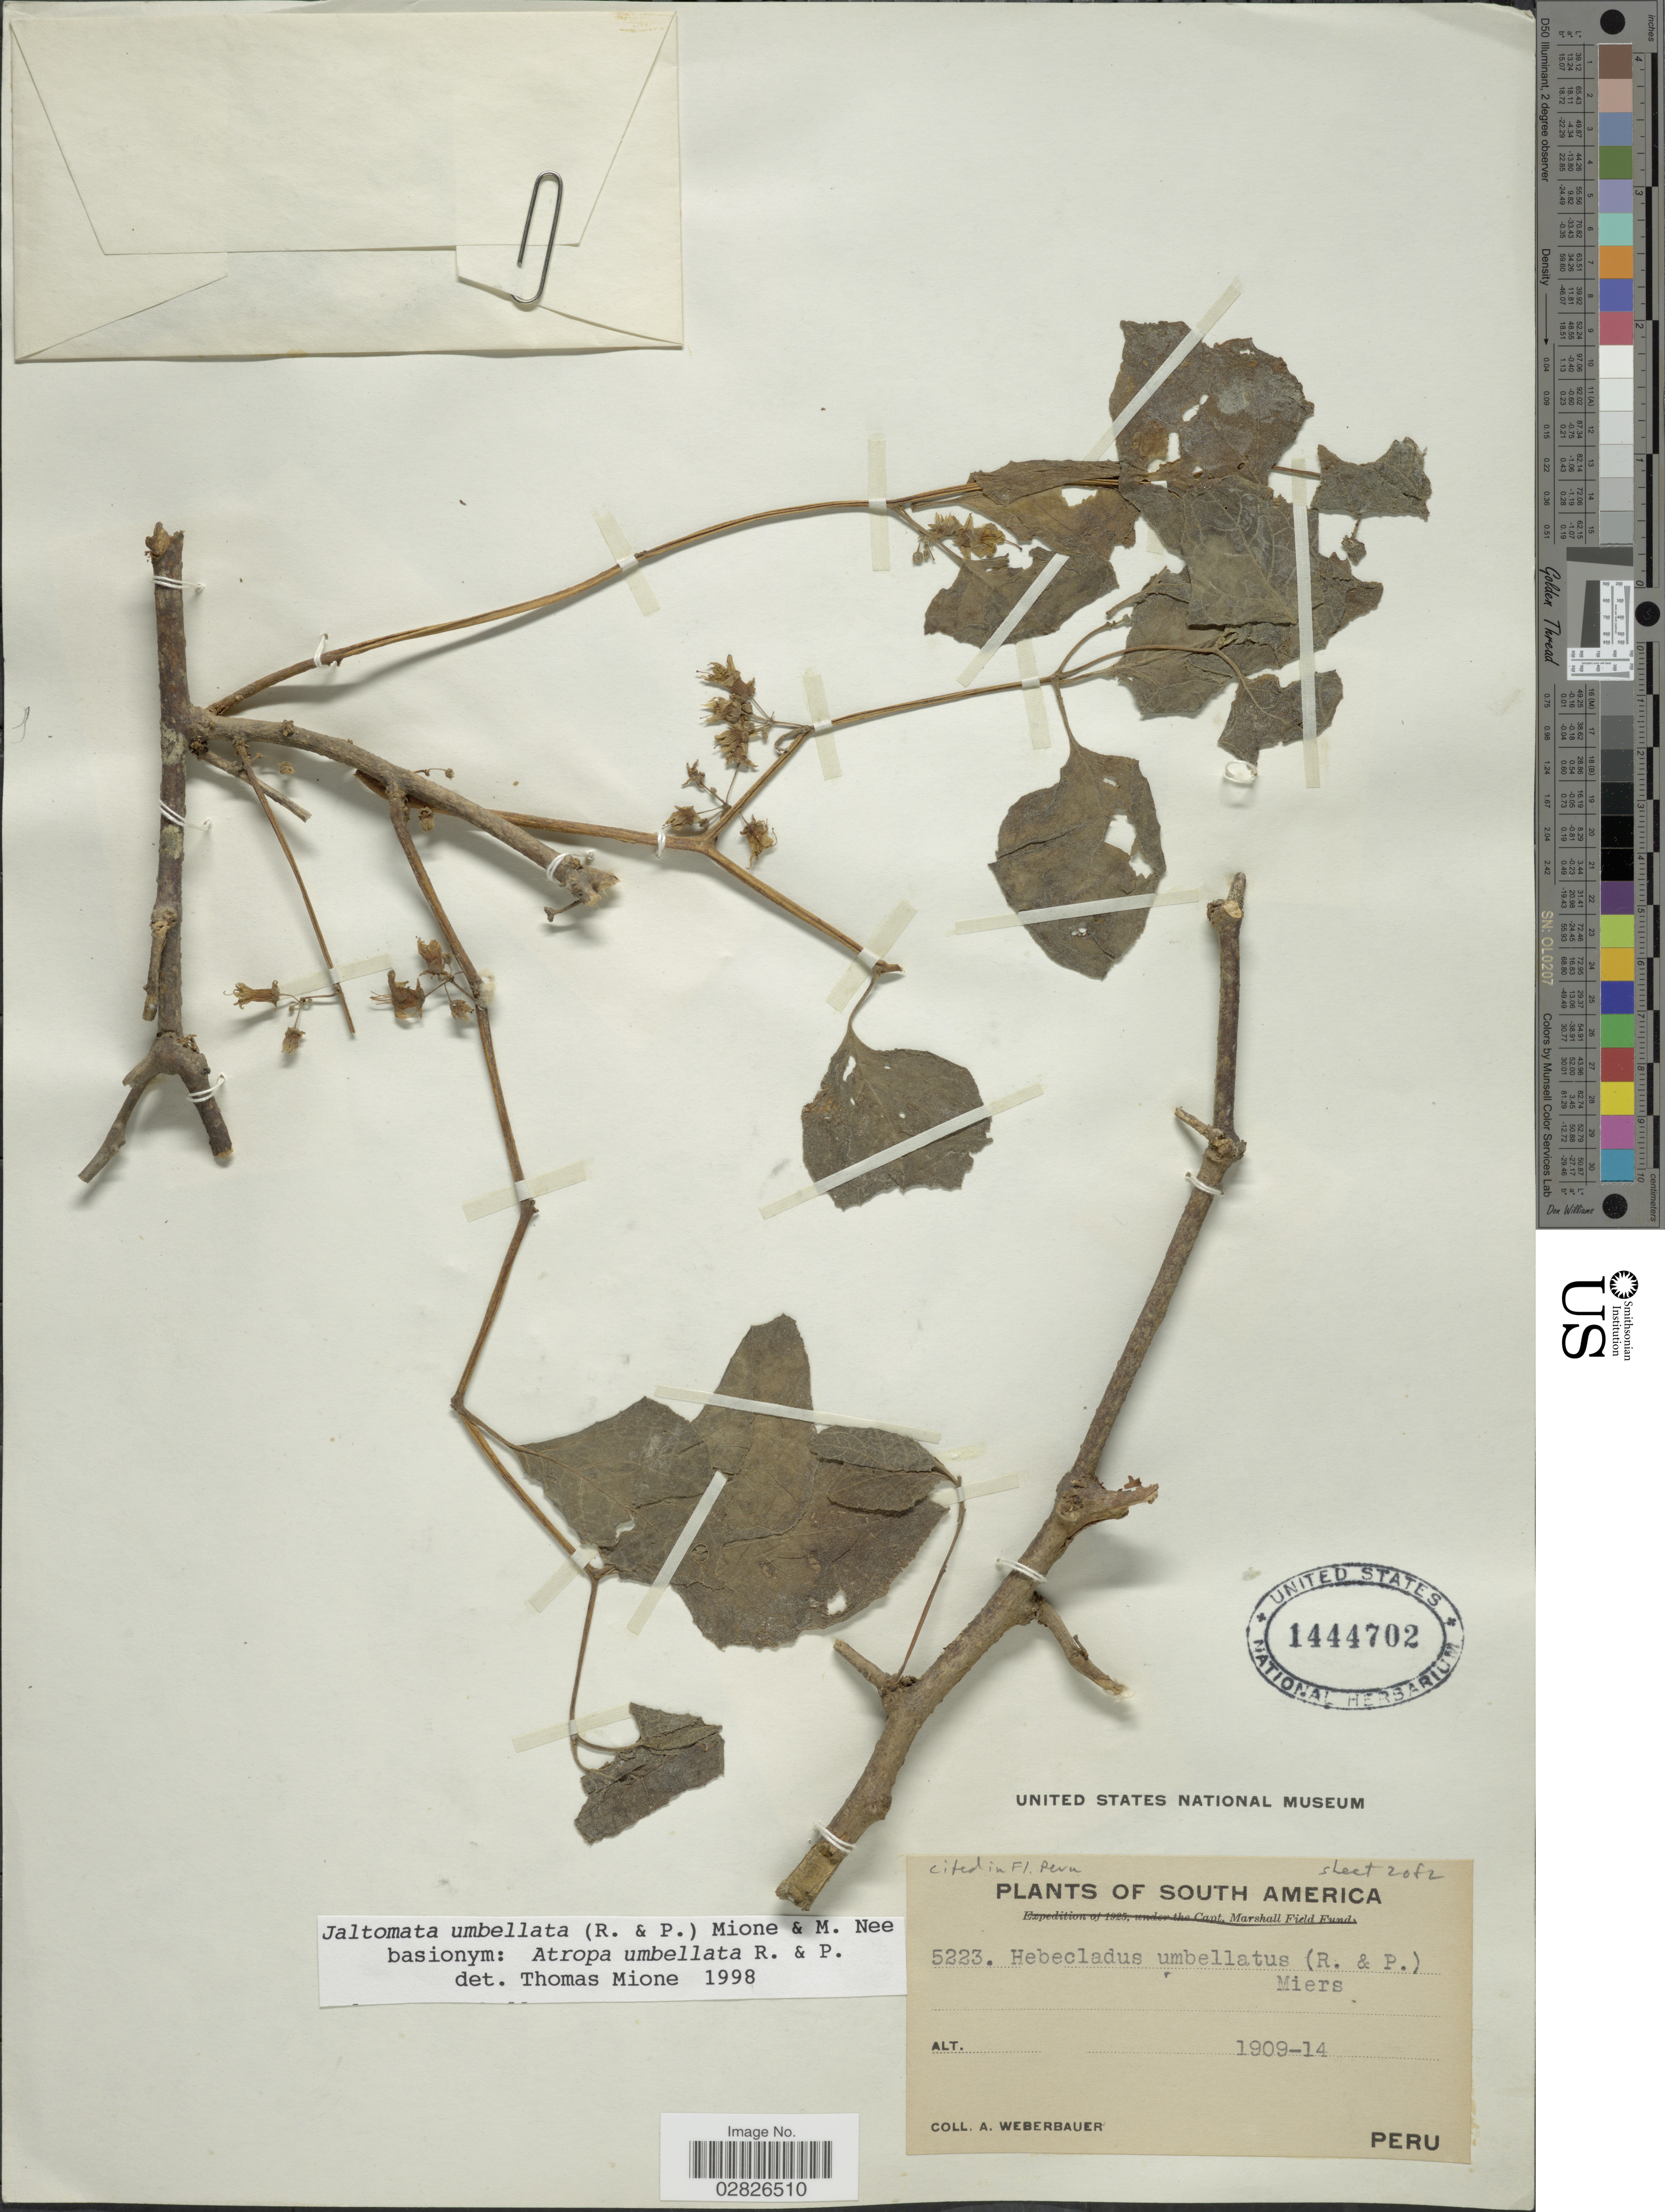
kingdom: Plantae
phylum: Tracheophyta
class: Magnoliopsida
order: Solanales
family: Solanaceae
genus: Jaltomata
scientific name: Jaltomata umbellata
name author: (Ruiz & Pav.) Mione & M. Nee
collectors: A. Weberbauer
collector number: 5223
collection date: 1909/1914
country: Peru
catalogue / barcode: US 1444702